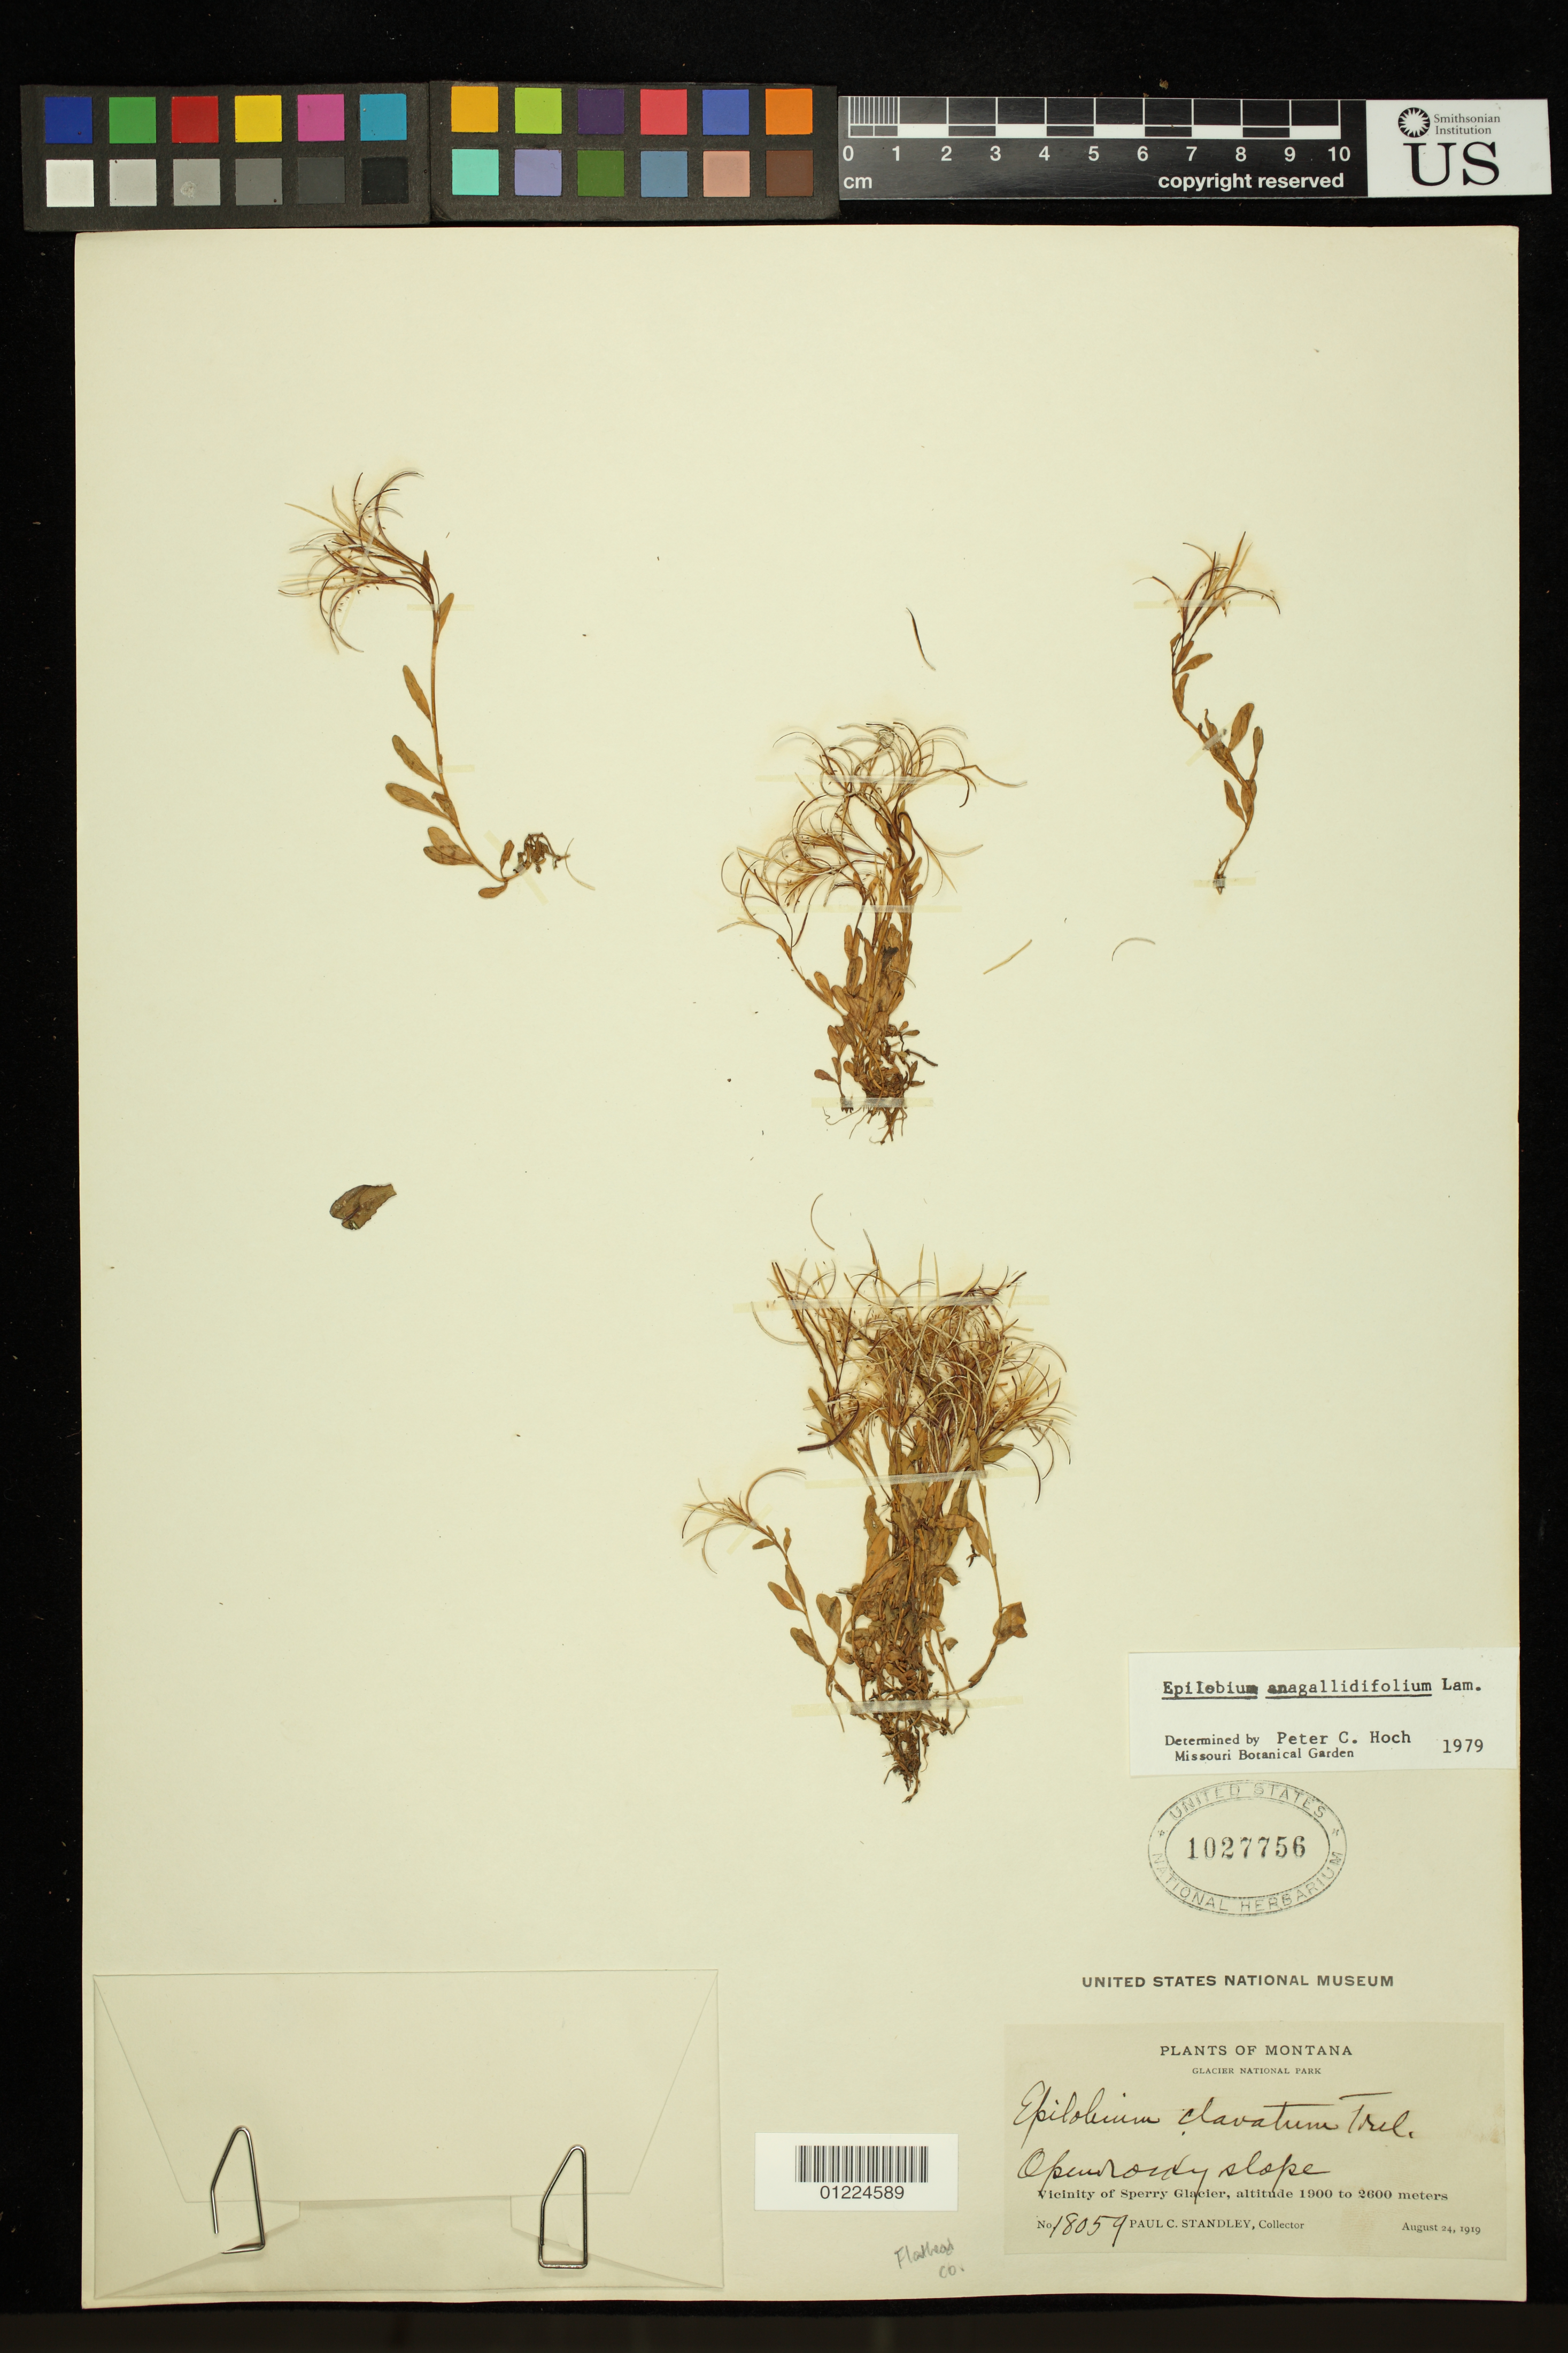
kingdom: Plantae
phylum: Tracheophyta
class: Magnoliopsida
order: Myrtales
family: Onagraceae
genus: Epilobium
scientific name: Epilobium anagallidifolium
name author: Lam.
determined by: Hoch, P. C.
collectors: P. C. Standley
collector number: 18059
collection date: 1919-08-24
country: United States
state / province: Montana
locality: Vicinity of Sperry Glacier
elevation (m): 1900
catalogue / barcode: US 1027756